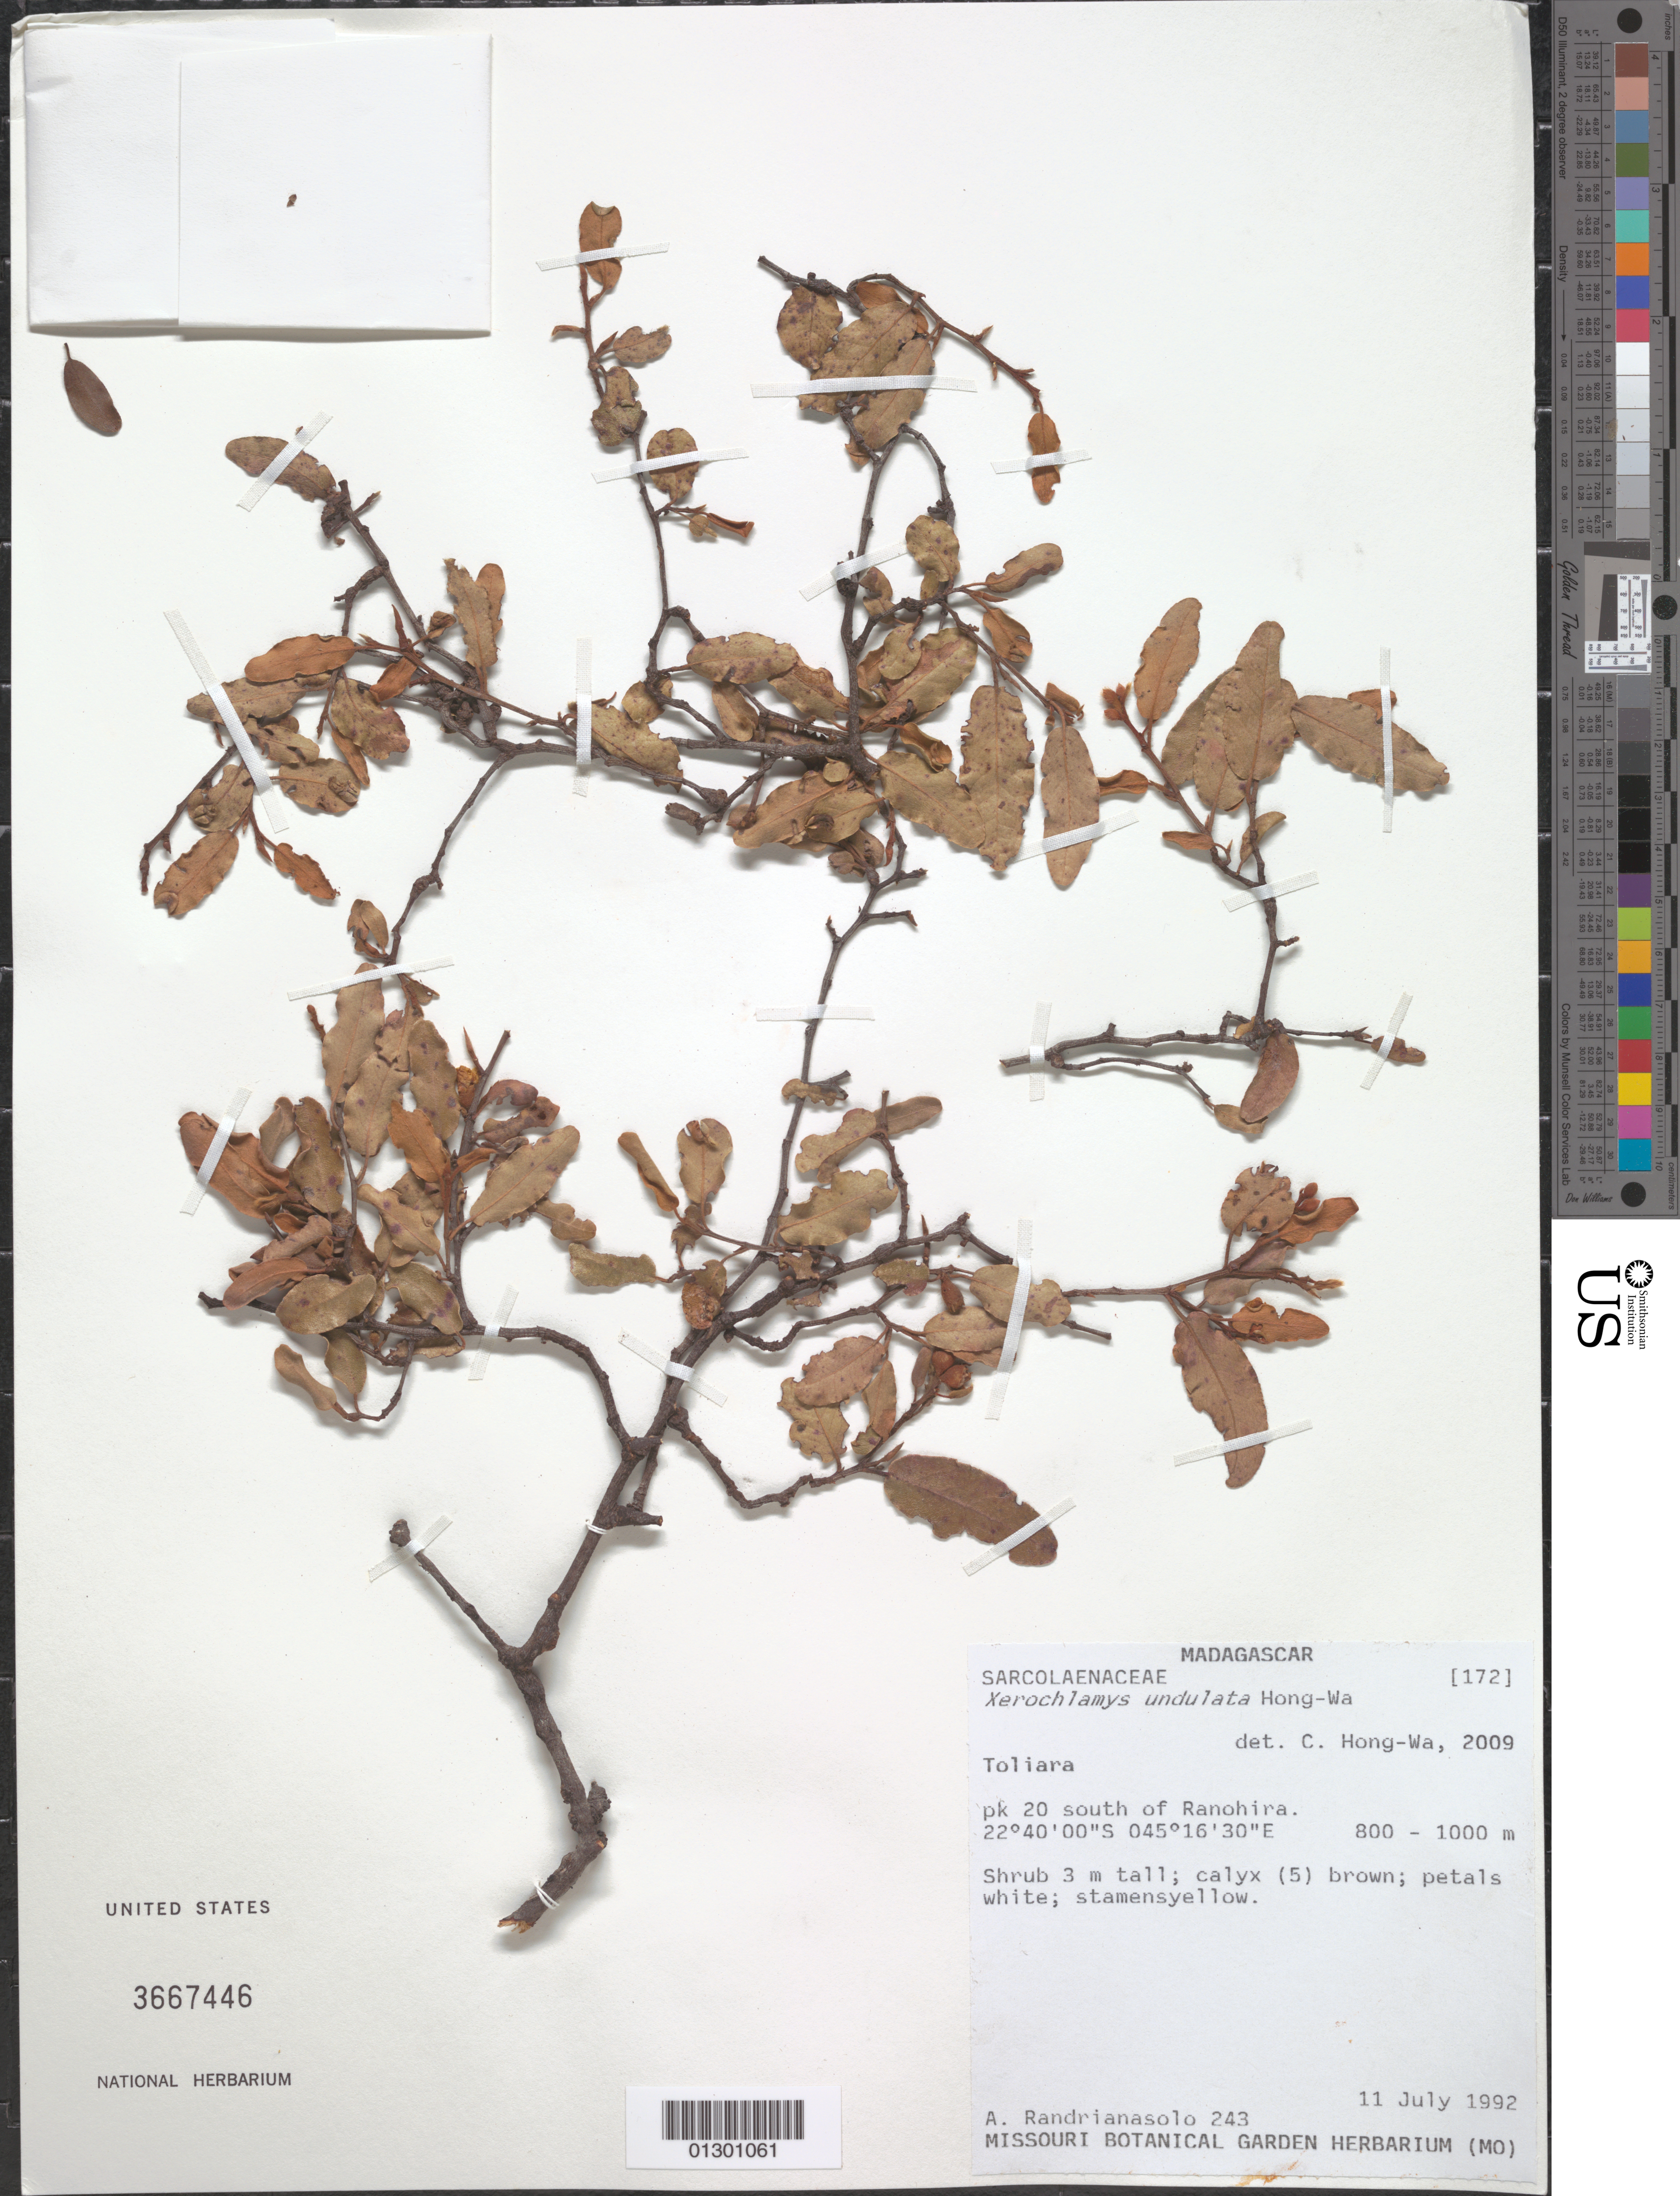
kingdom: Plantae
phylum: Tracheophyta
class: Magnoliopsida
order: Malvales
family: Sarcolaenaceae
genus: Xerochlamys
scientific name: Xerochlamys undulata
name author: Hong-Wa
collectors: A. Randrianasolo & E. Ramisy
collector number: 243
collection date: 1992-07-11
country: Madagascar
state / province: Ihorombe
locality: S of Ranohira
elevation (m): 800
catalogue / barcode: US 3667446